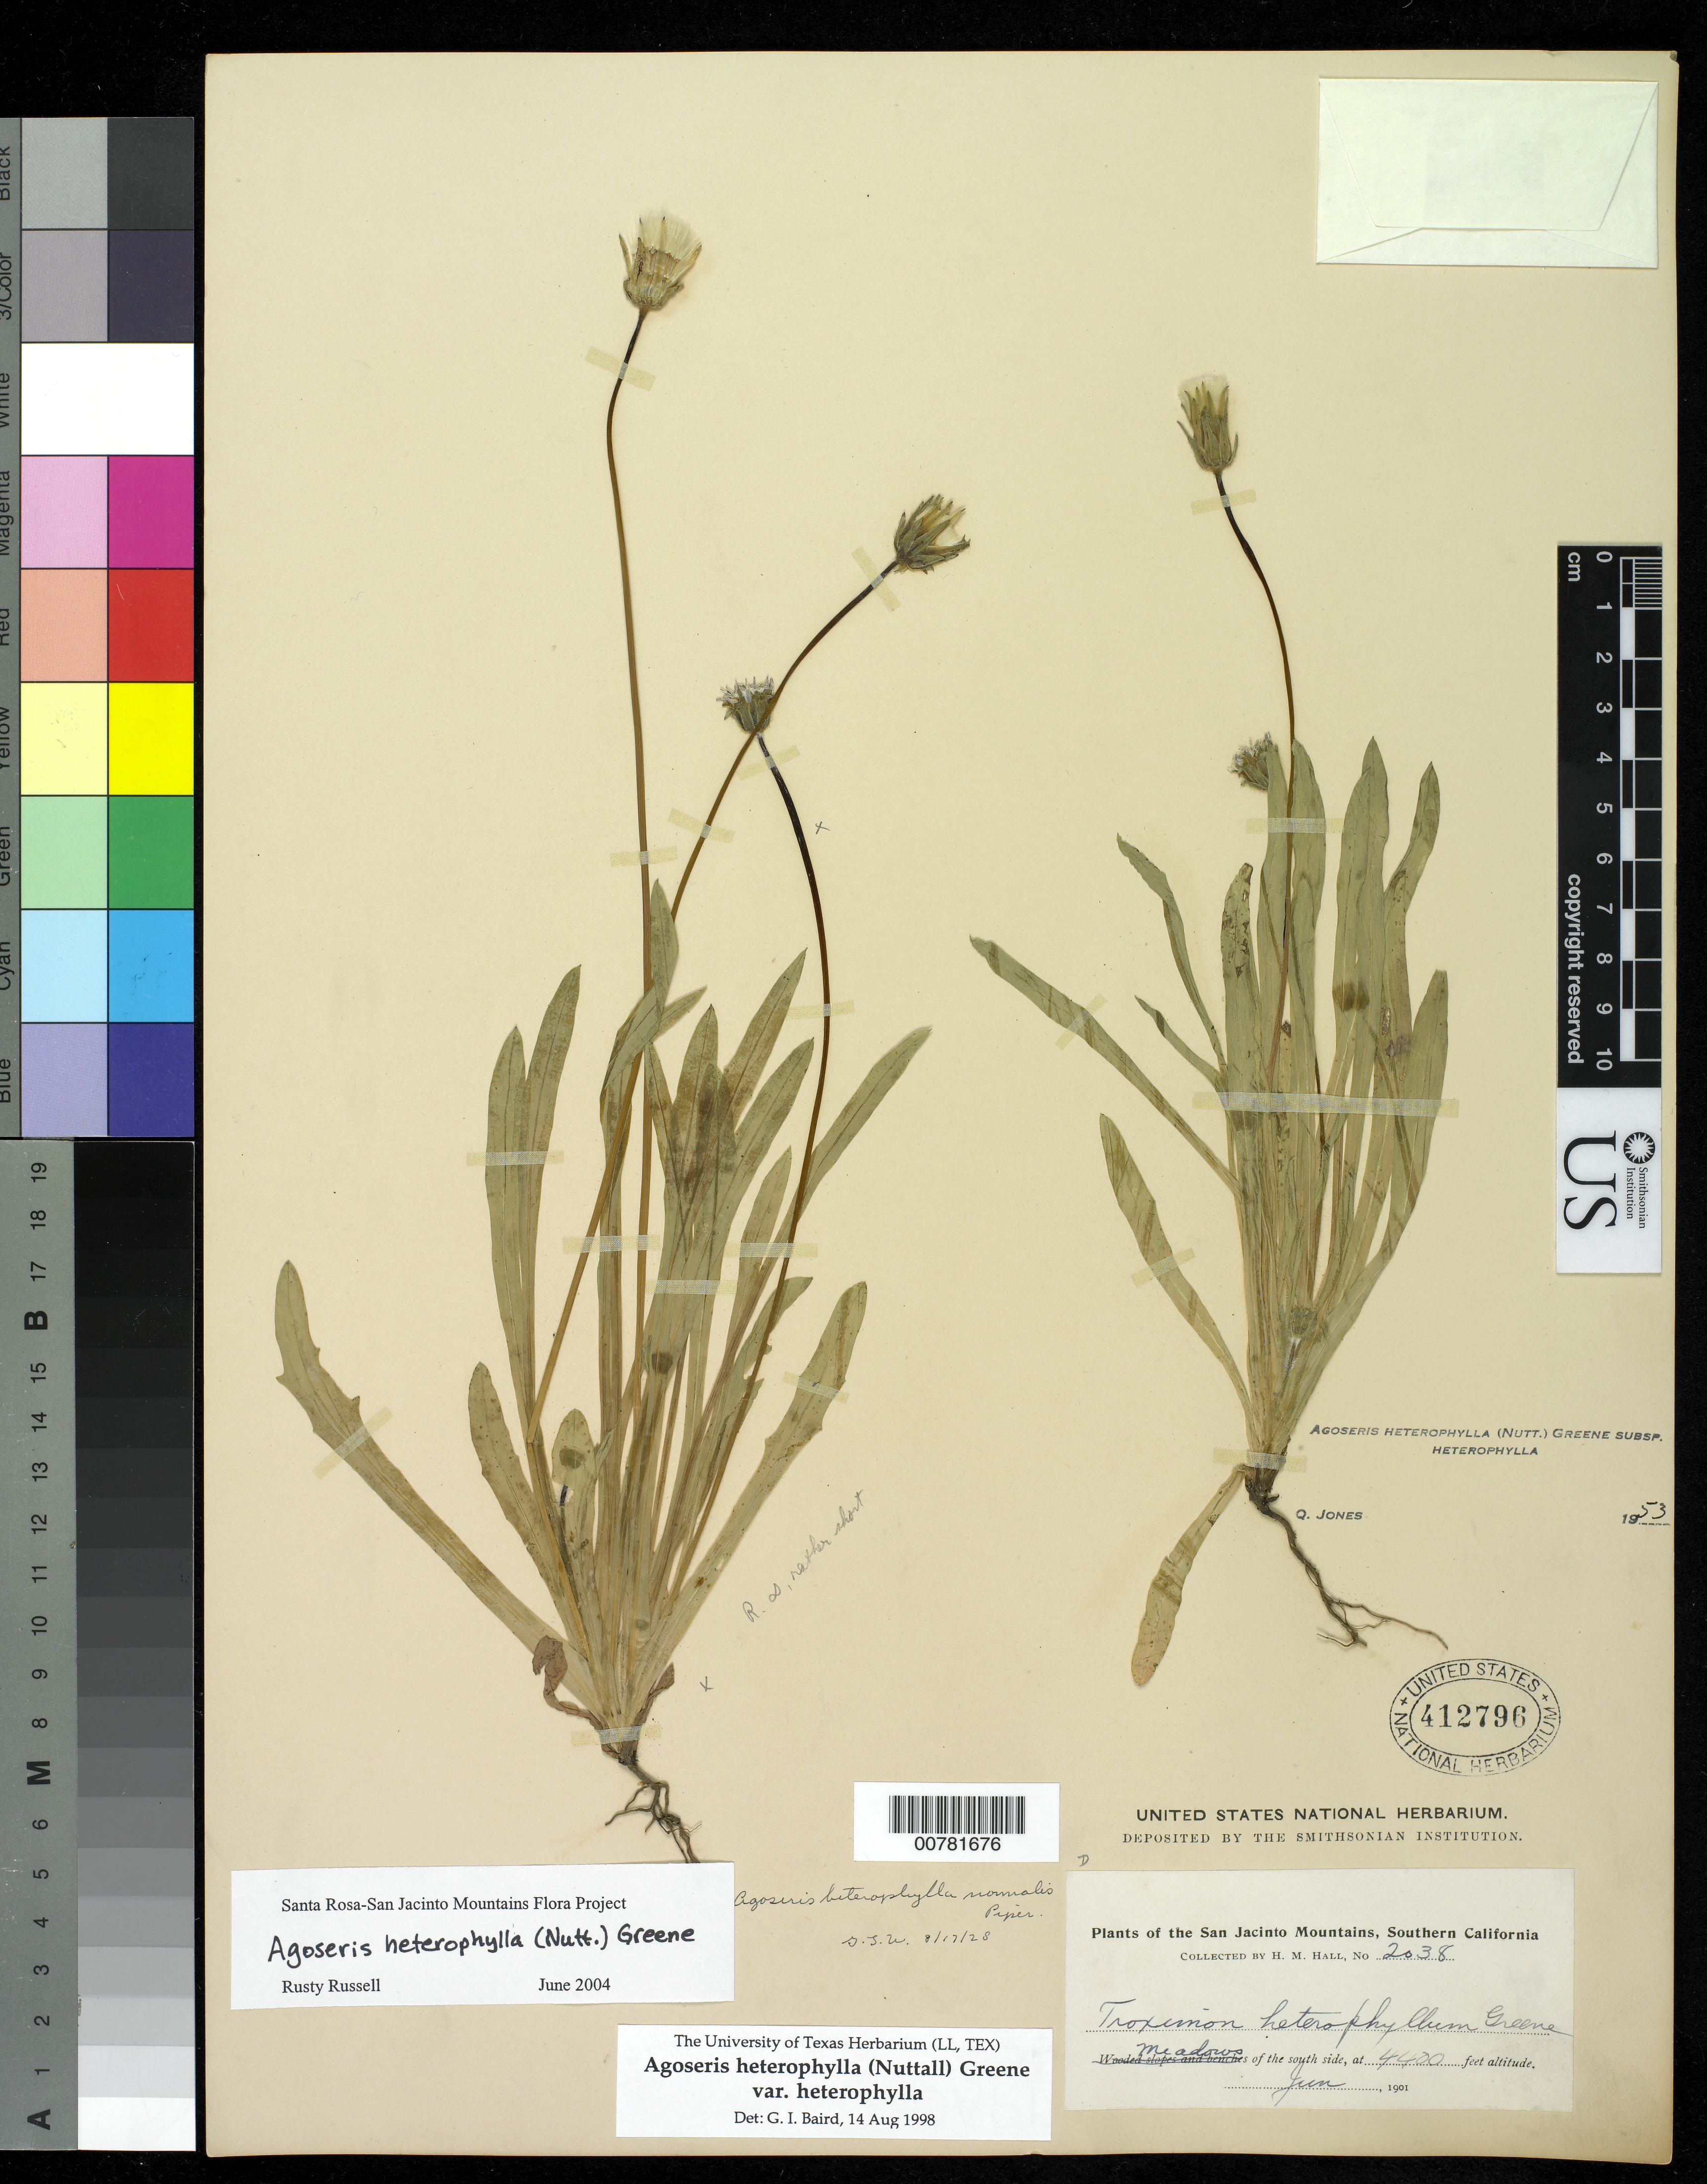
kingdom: Plantae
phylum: Tracheophyta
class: Magnoliopsida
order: Asterales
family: Asteraceae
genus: Agoseris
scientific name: Agoseris heterophylla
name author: (Nutt.) Greene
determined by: Russell, George F., (US), Smithsonian Institution - National Museum of Natural History (UNITED STATES)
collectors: H. M. Hall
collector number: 2038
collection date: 1901-06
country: United States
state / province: California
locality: The San Janito Mountains, Southern California, Meadows of the south side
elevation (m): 1341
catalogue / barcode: US 412796